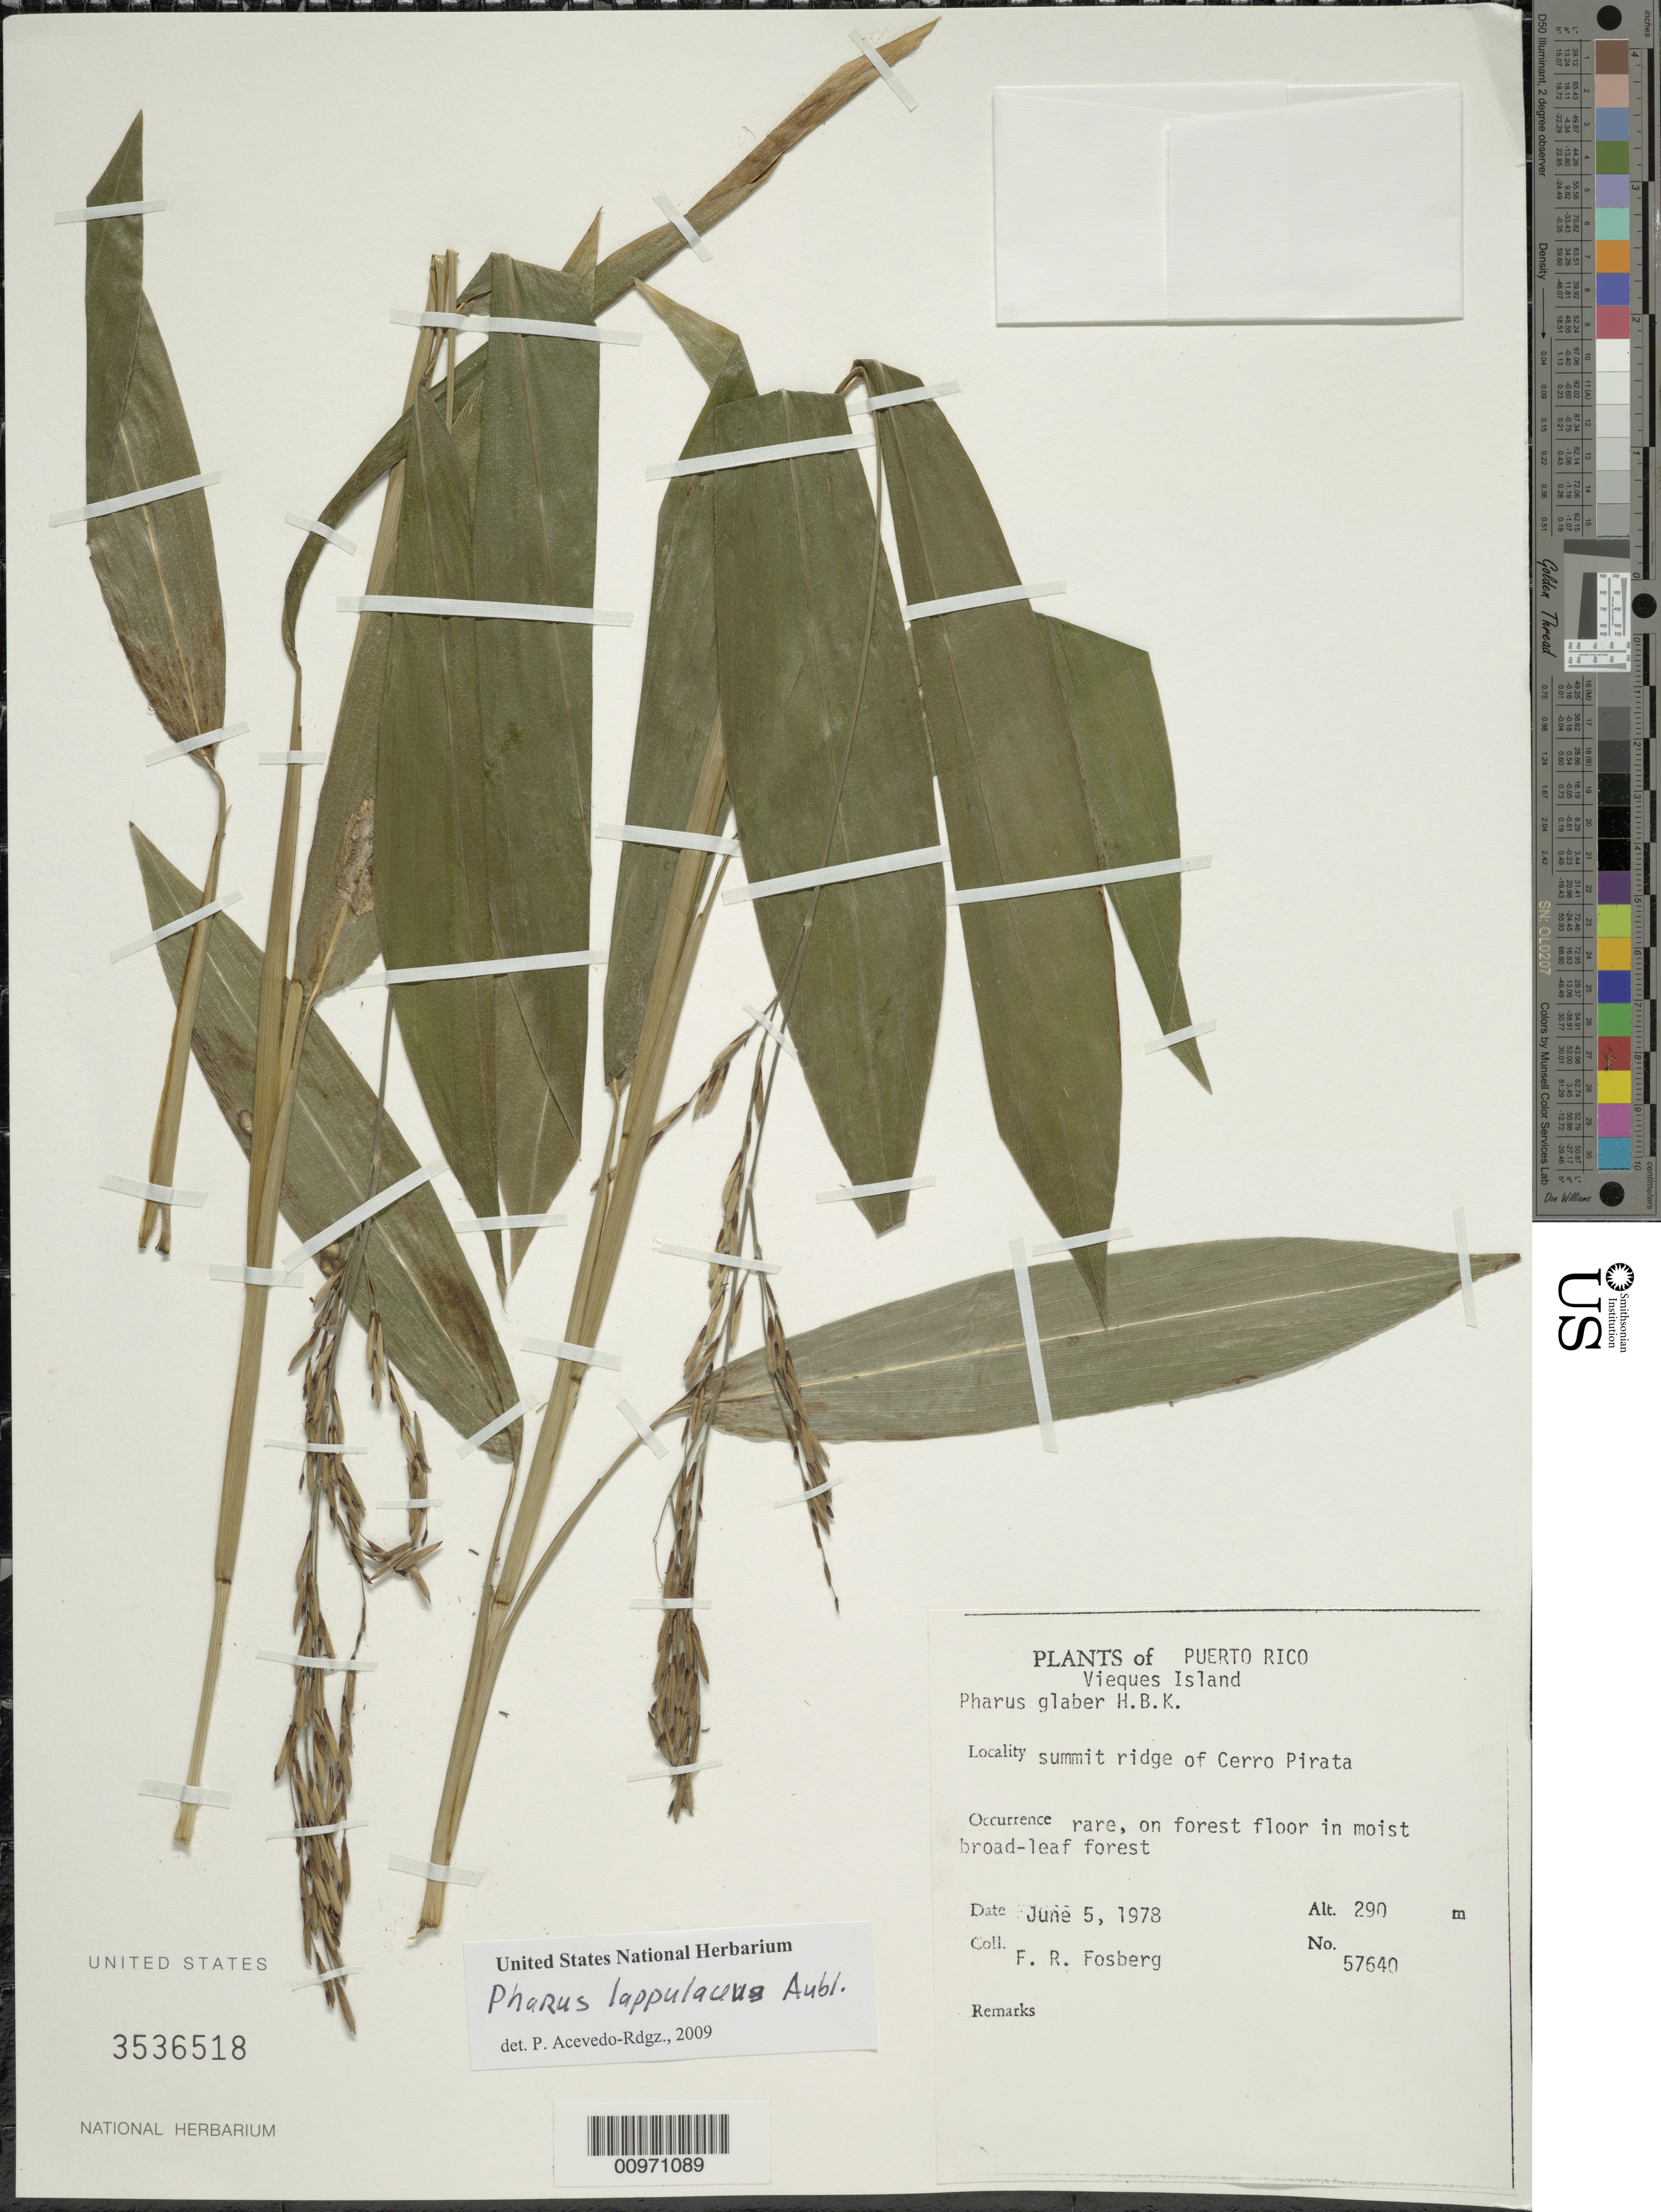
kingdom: Plantae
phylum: Tracheophyta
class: Liliopsida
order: Poales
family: Poaceae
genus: Pharus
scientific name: Pharus lappulaceus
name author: Aubl.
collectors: F. R. Fosberg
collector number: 57640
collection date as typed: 05 Jun 1978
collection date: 1978-06-05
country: Puerto Rico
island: Vieques I.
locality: Summit ridge of Cerro Pirata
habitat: On forest floor in moist broadleaf forest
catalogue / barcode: US 3536518